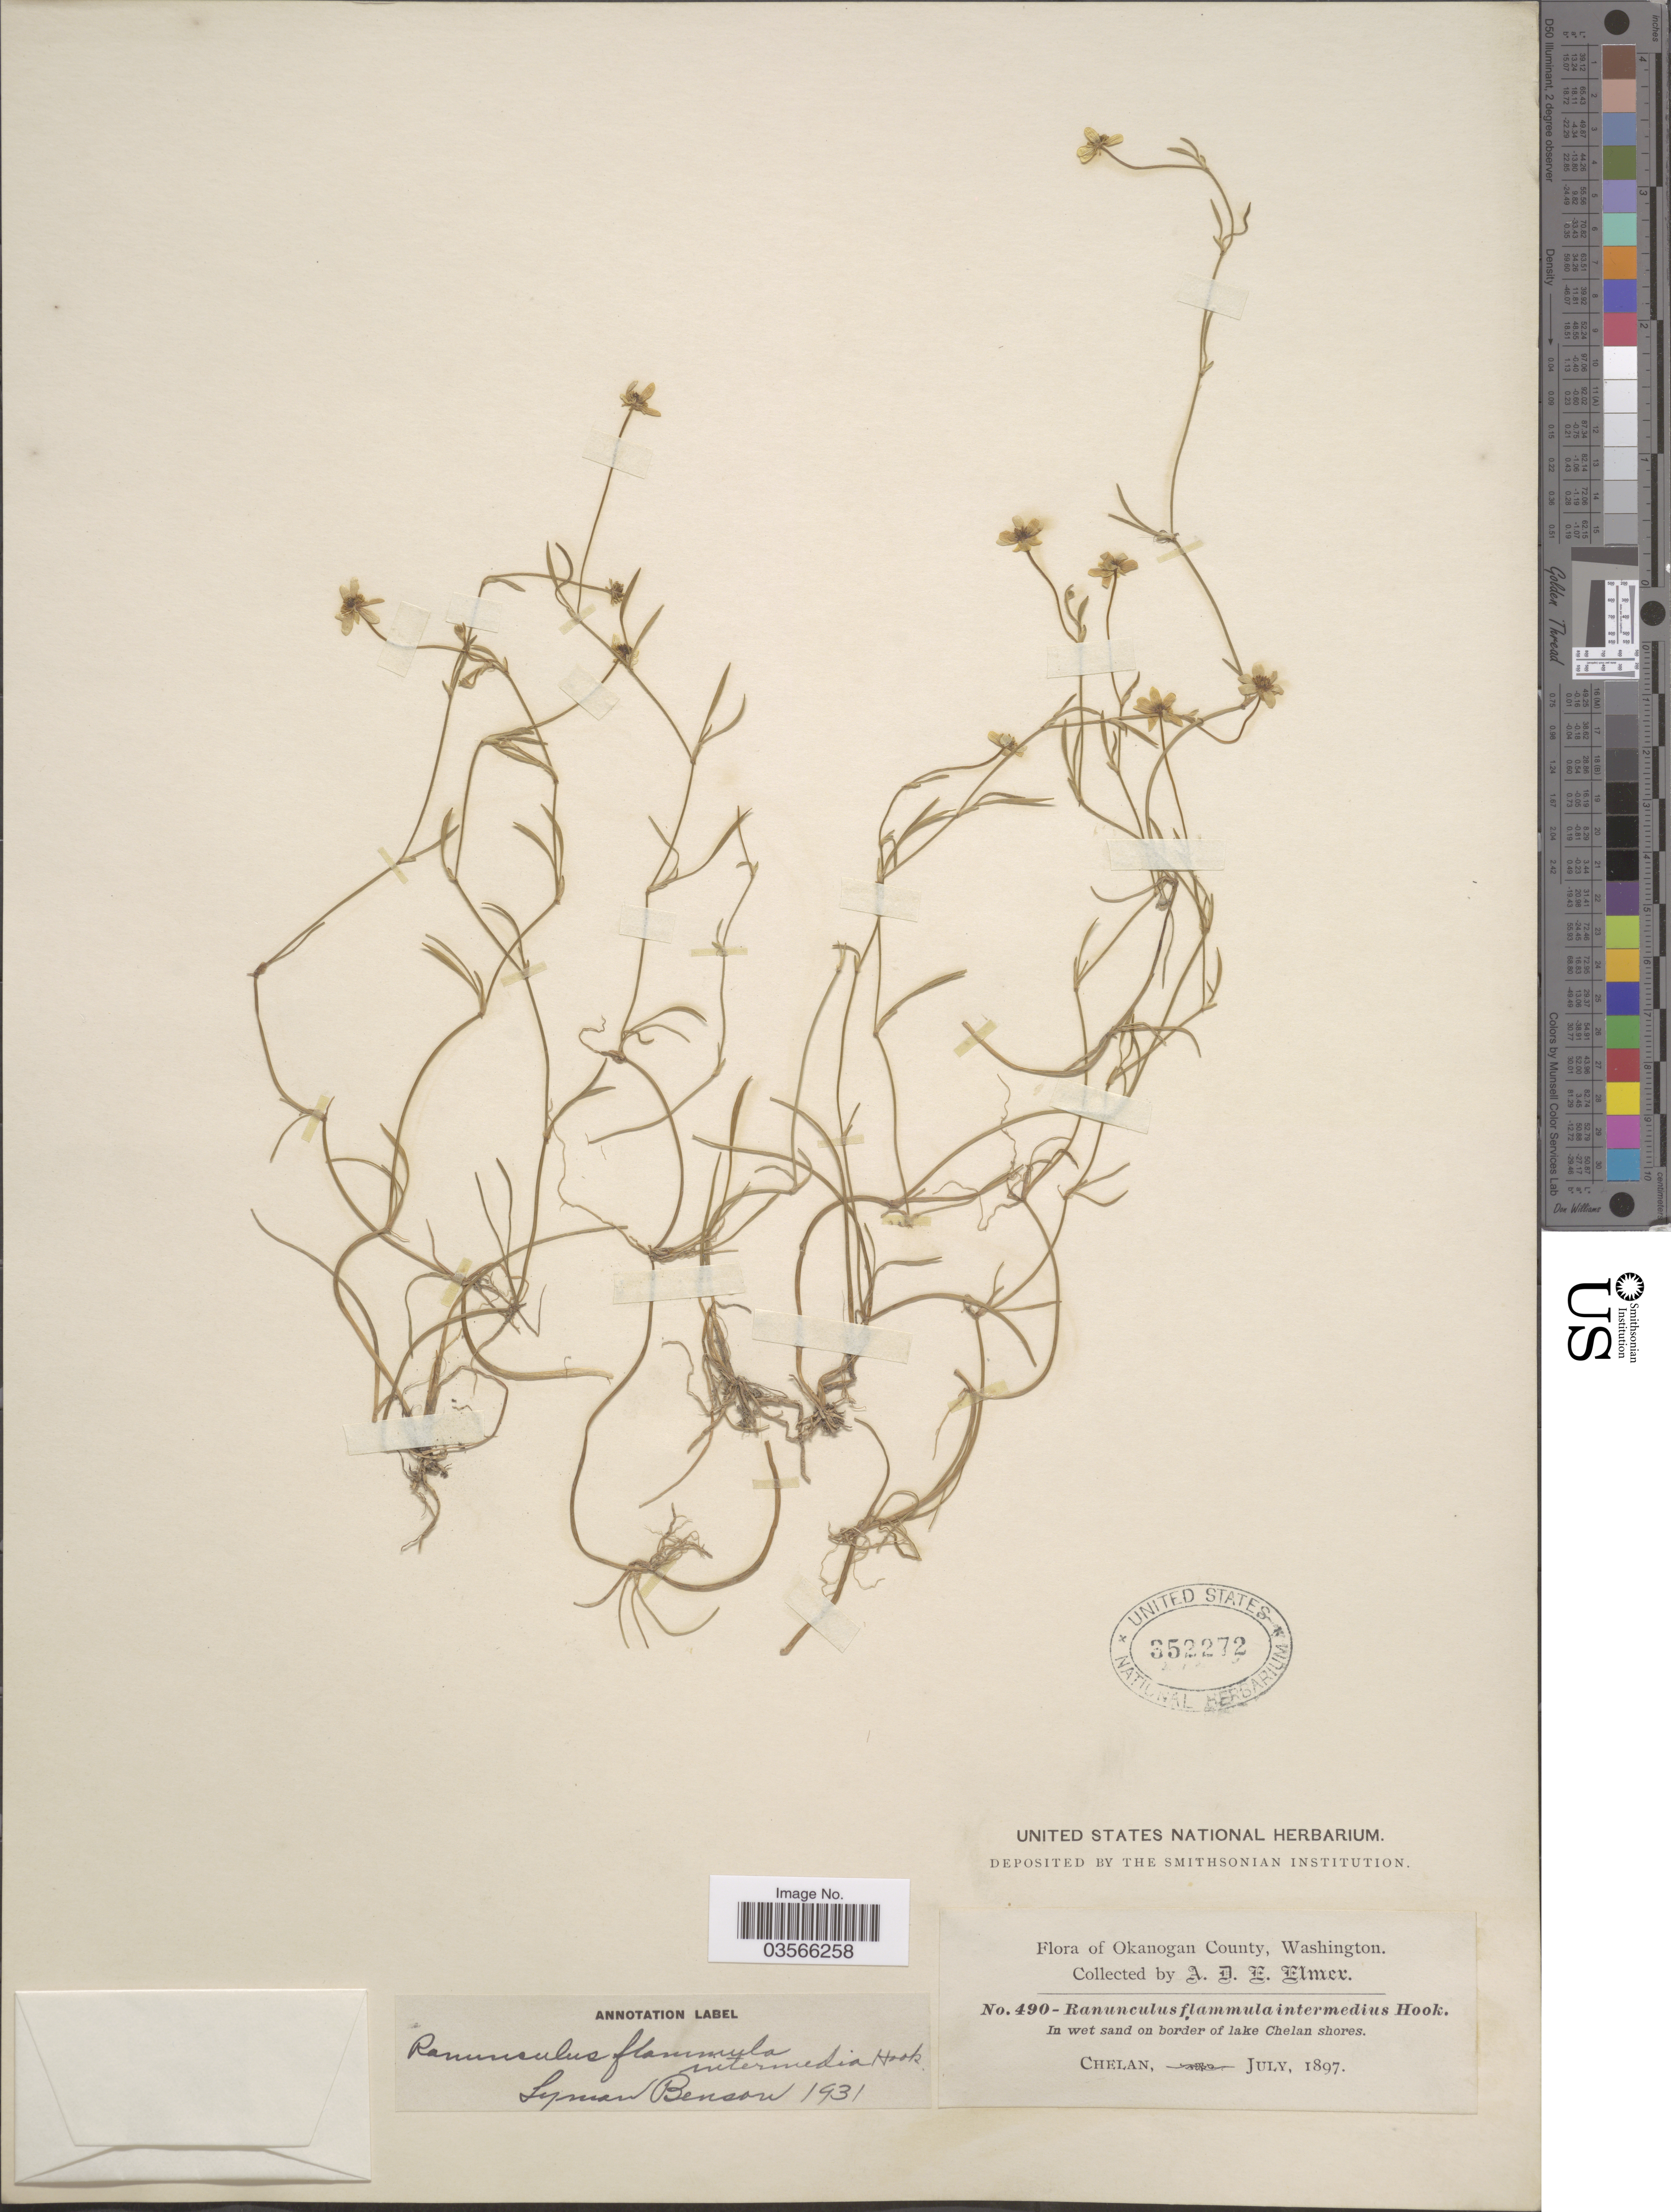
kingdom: Plantae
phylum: Tracheophyta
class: Magnoliopsida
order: Ranunculales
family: Ranunculaceae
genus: Ranunculus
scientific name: Ranunculus flammula var. ovalis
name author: (J.M. Bigelow) L.D. Benson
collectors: A. D. E. Elmer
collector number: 490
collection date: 1897-07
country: United States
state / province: Washington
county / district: Chelan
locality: In wet sand on border of Lake Chelan shores. Chelan.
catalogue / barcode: US 352272